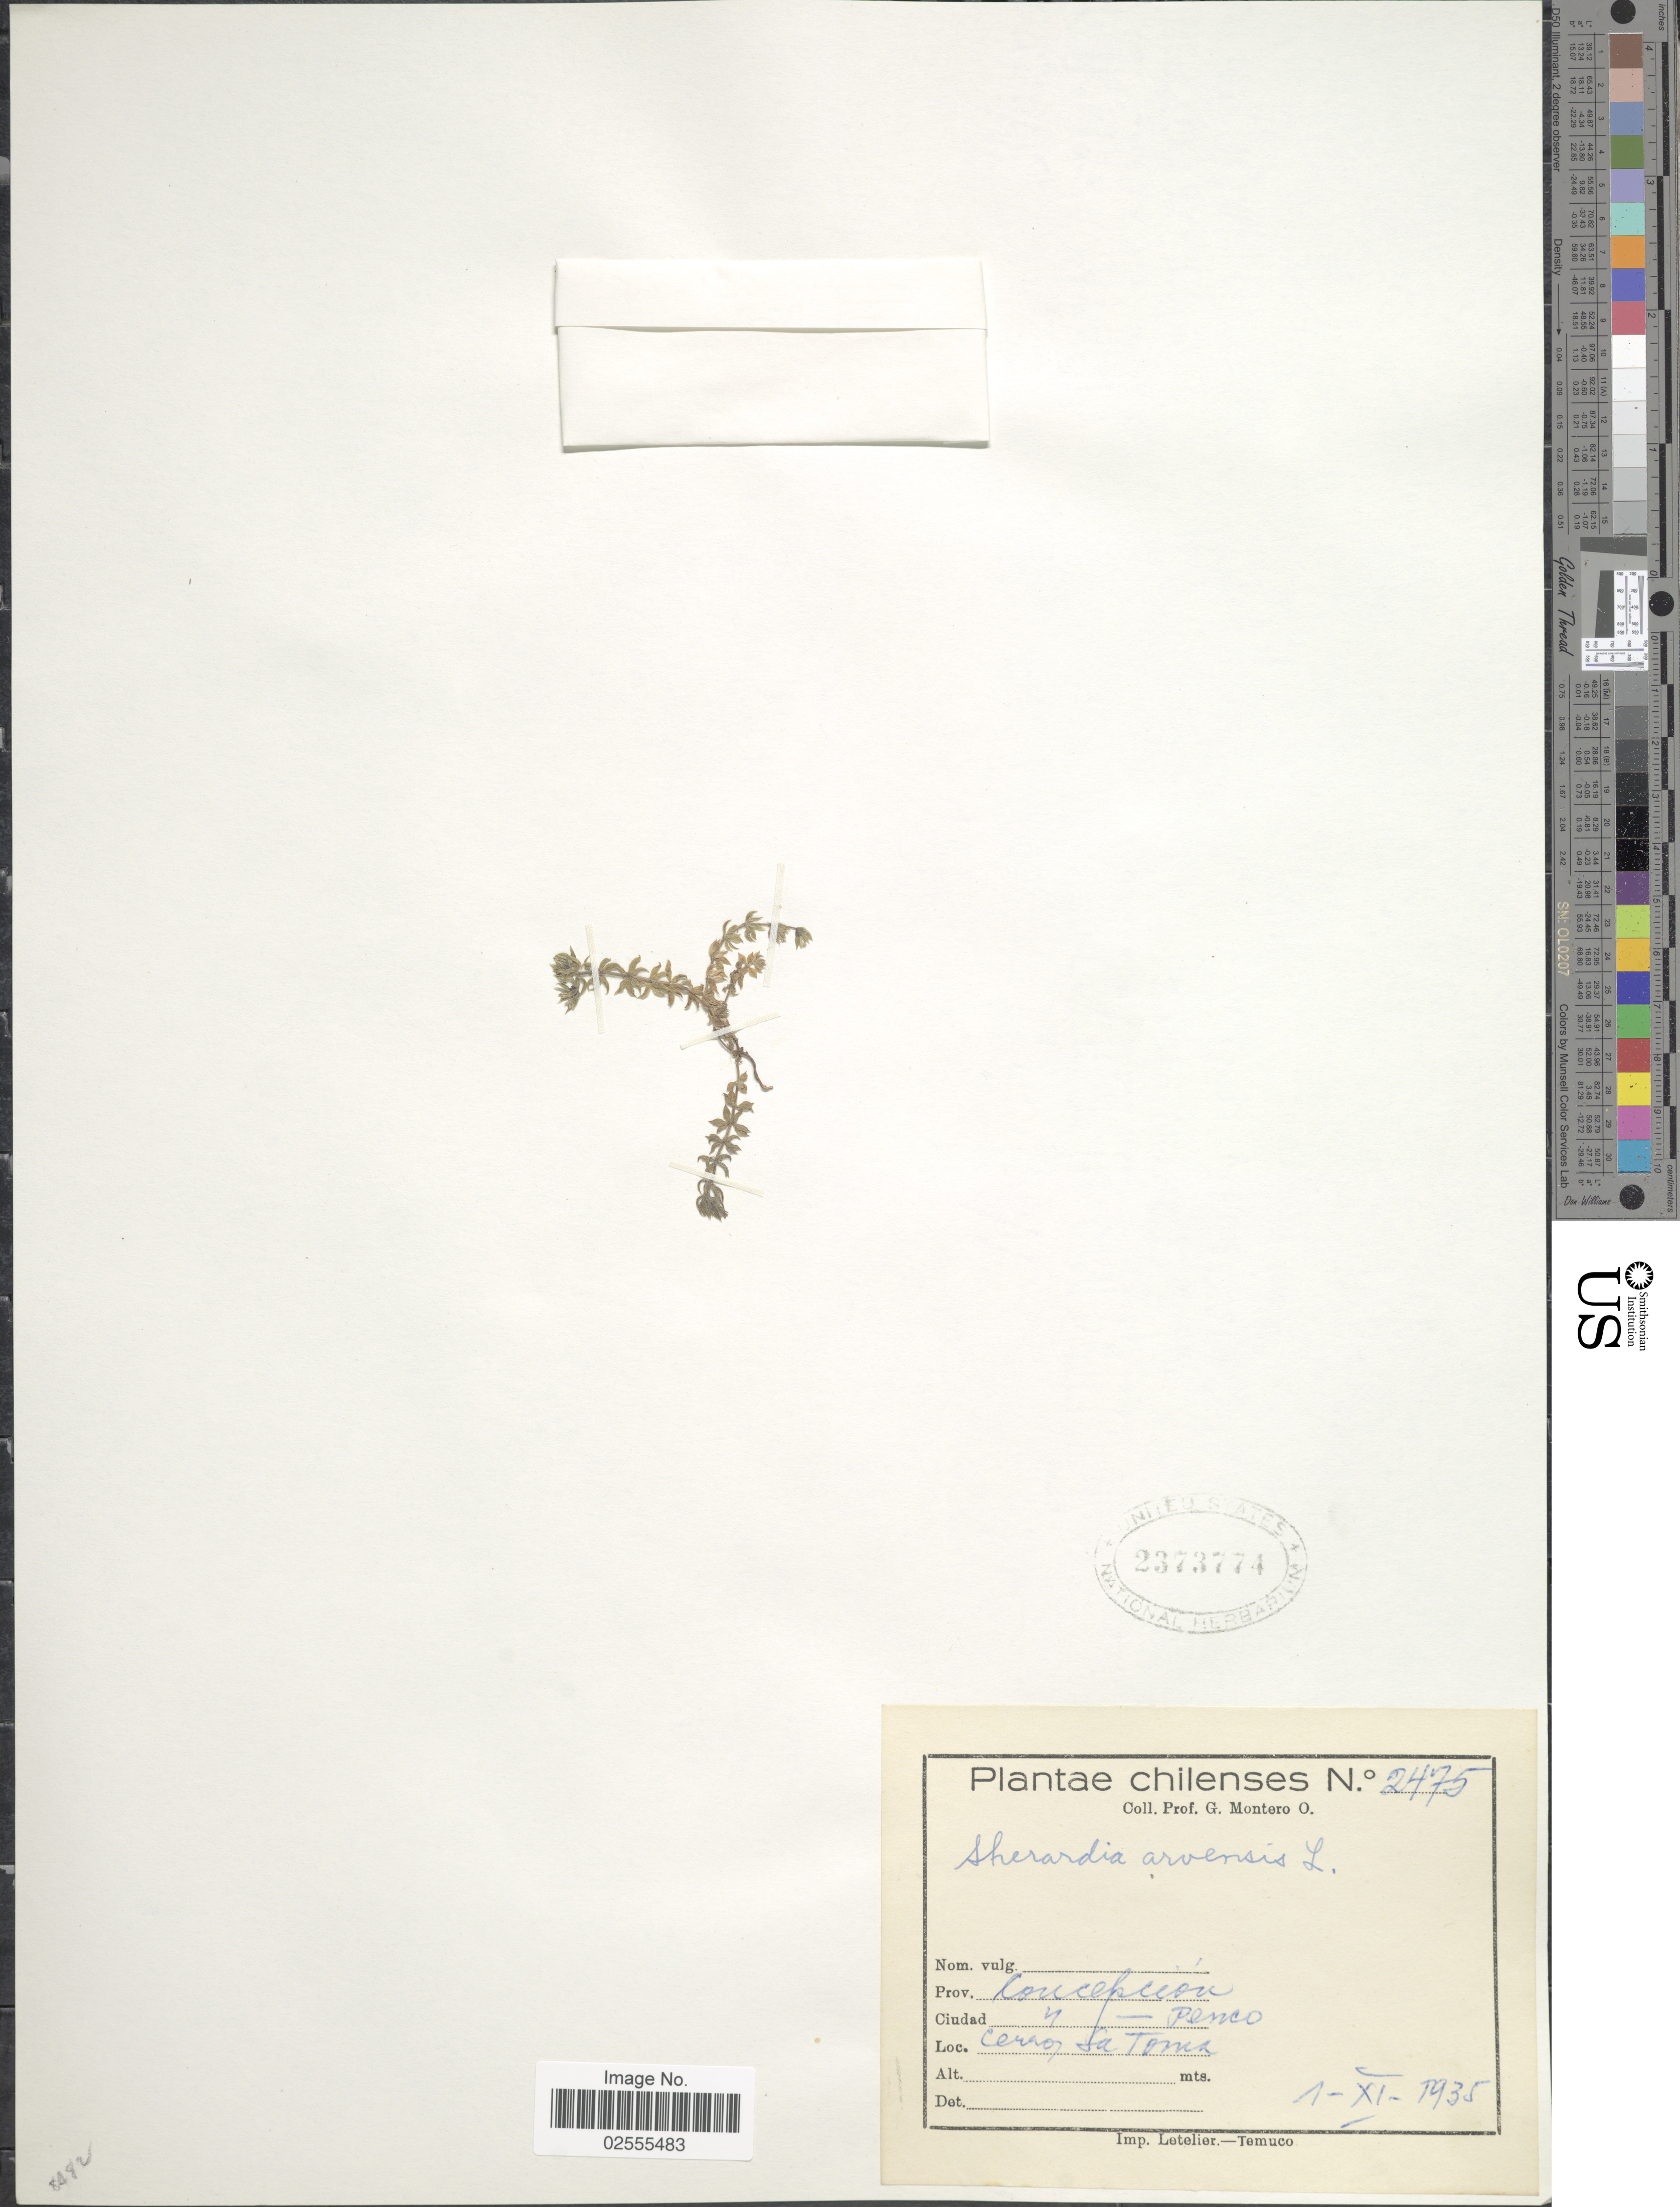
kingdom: Plantae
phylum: Tracheophyta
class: Magnoliopsida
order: Gentianales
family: Rubiaceae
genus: Sherardia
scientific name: Sherardia arvensis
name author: L.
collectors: G. Montero O.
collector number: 2475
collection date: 1935-11-01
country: Chile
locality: Prov. Concepcion, Ciudad Penco, Cerros La Toma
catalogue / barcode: US 2373774